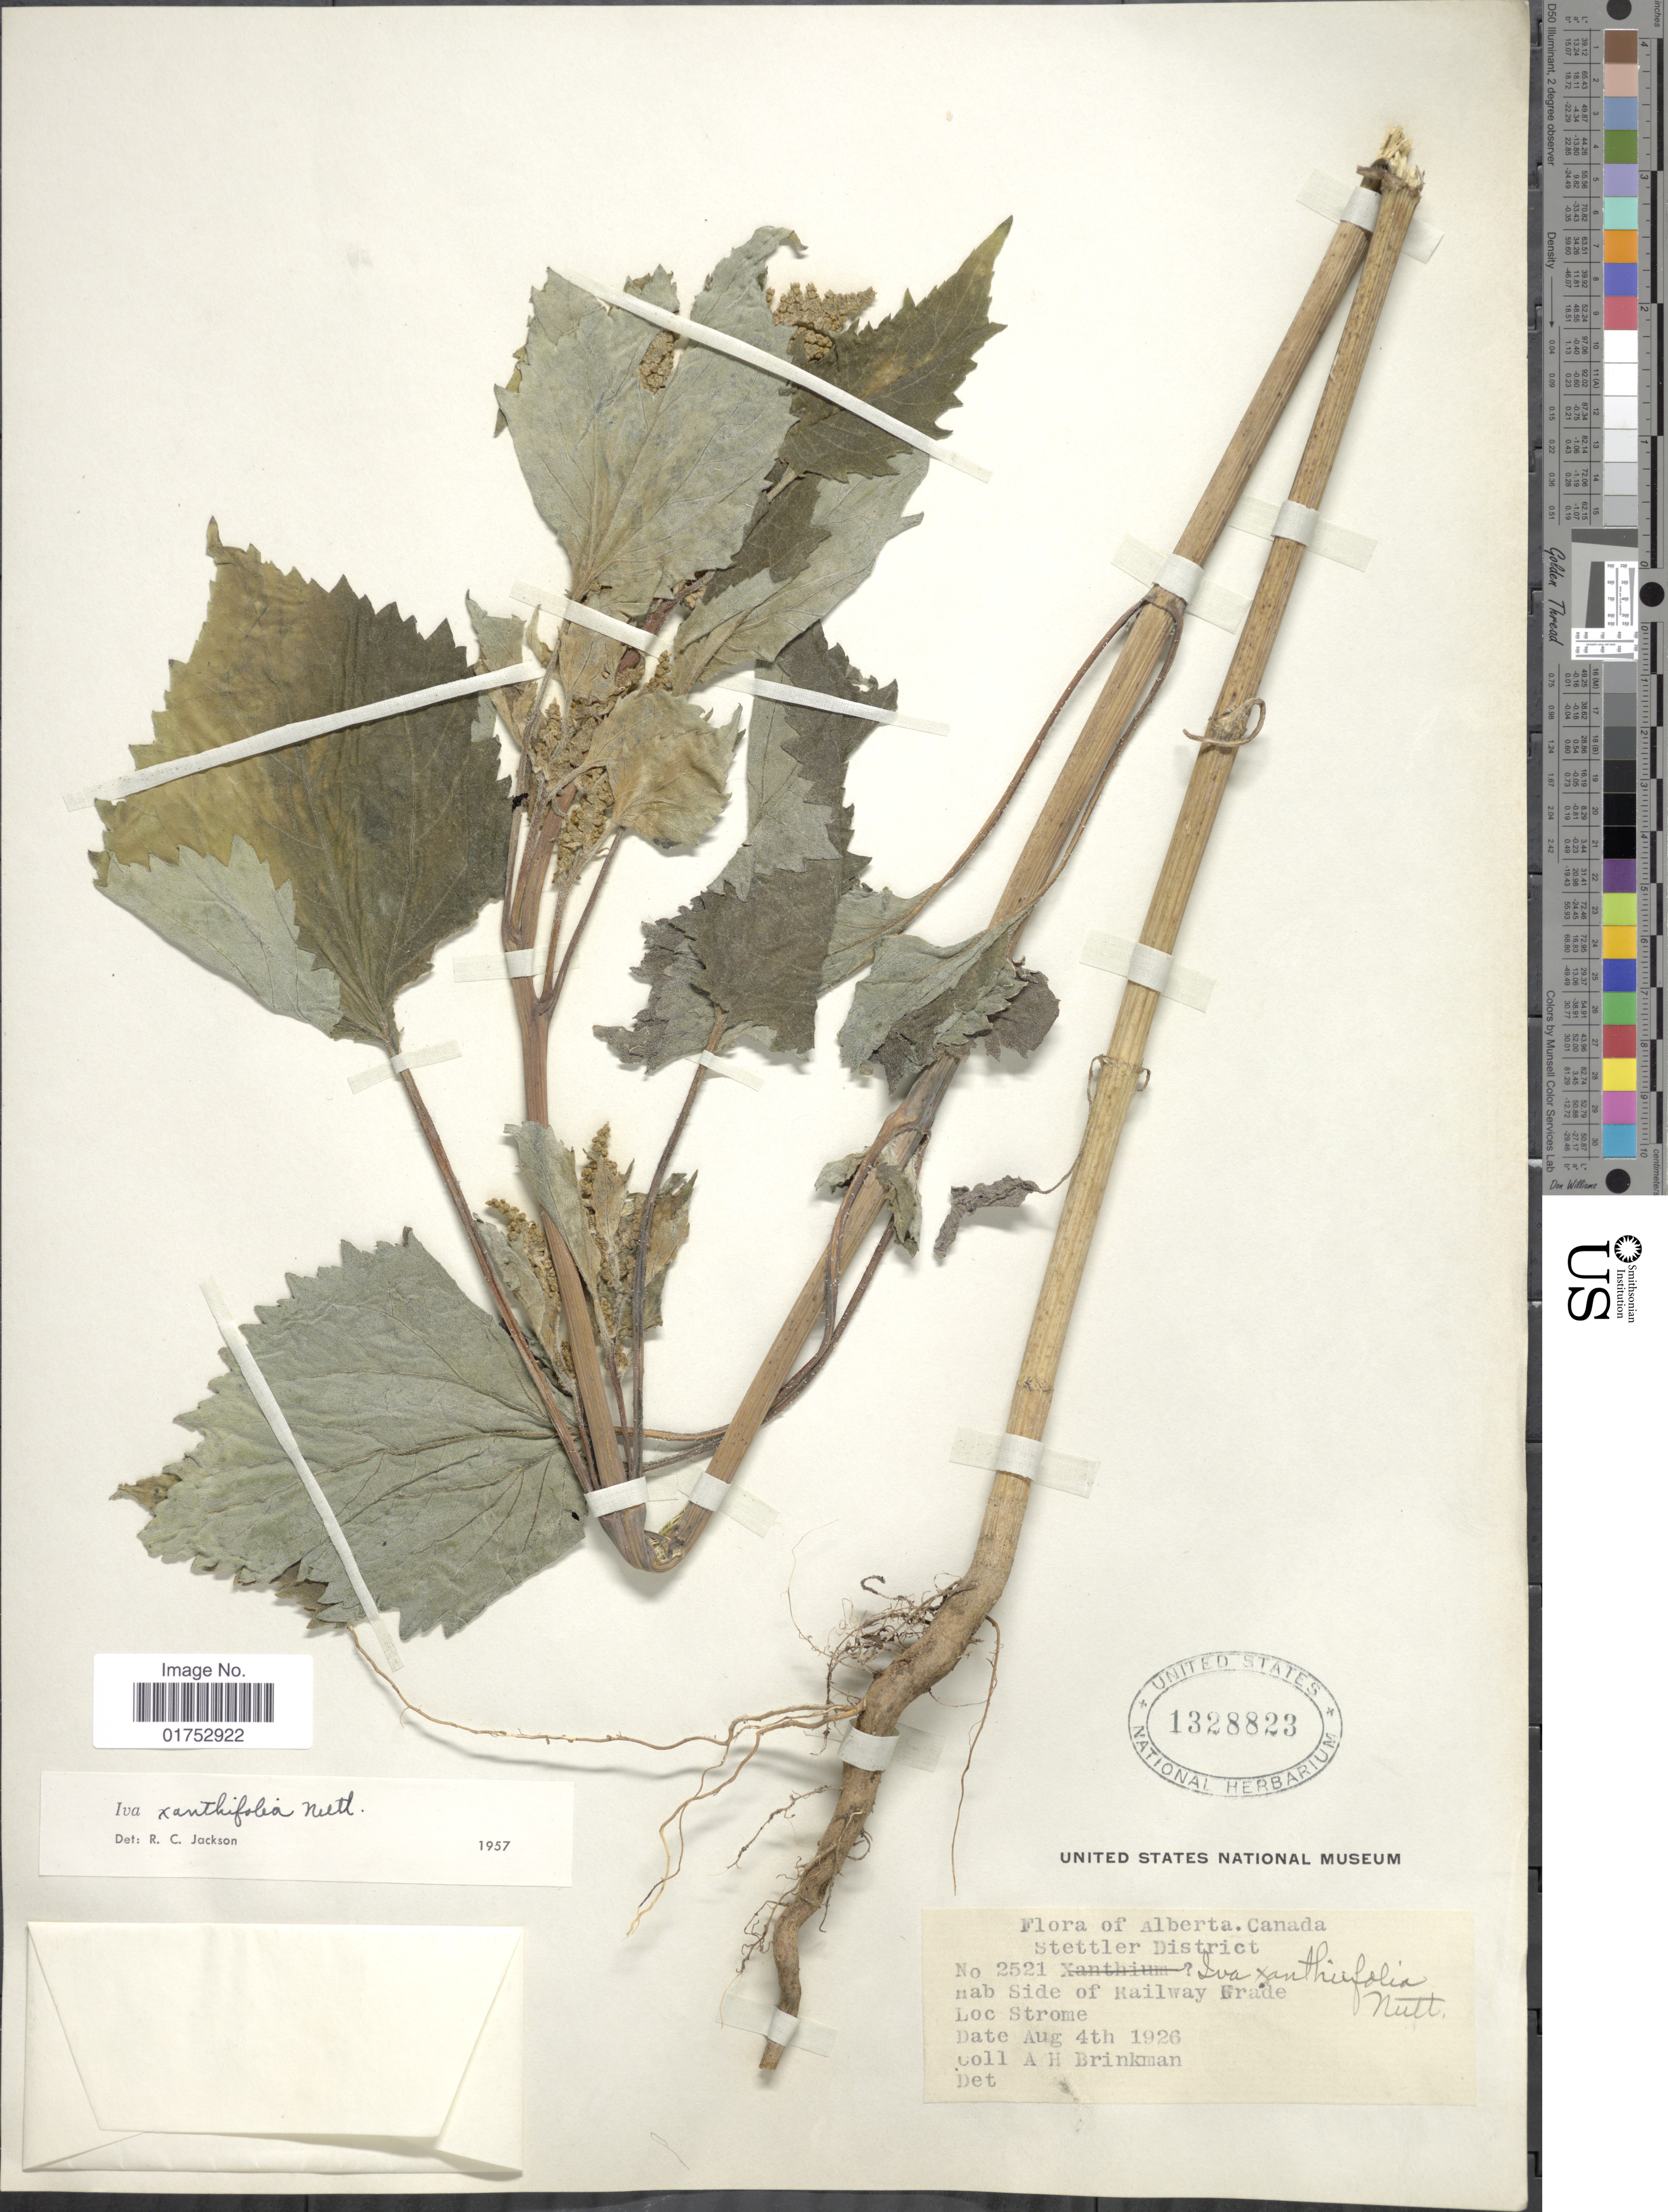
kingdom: Plantae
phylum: Tracheophyta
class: Magnoliopsida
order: Asterales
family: Asteraceae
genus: Iva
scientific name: Iva xanthifolia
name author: Nutt.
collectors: A. Brinkman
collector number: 2521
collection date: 1926-08-04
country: Canada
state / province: Alberta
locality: Stettler District, side of Railway Grade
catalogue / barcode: US 1328823